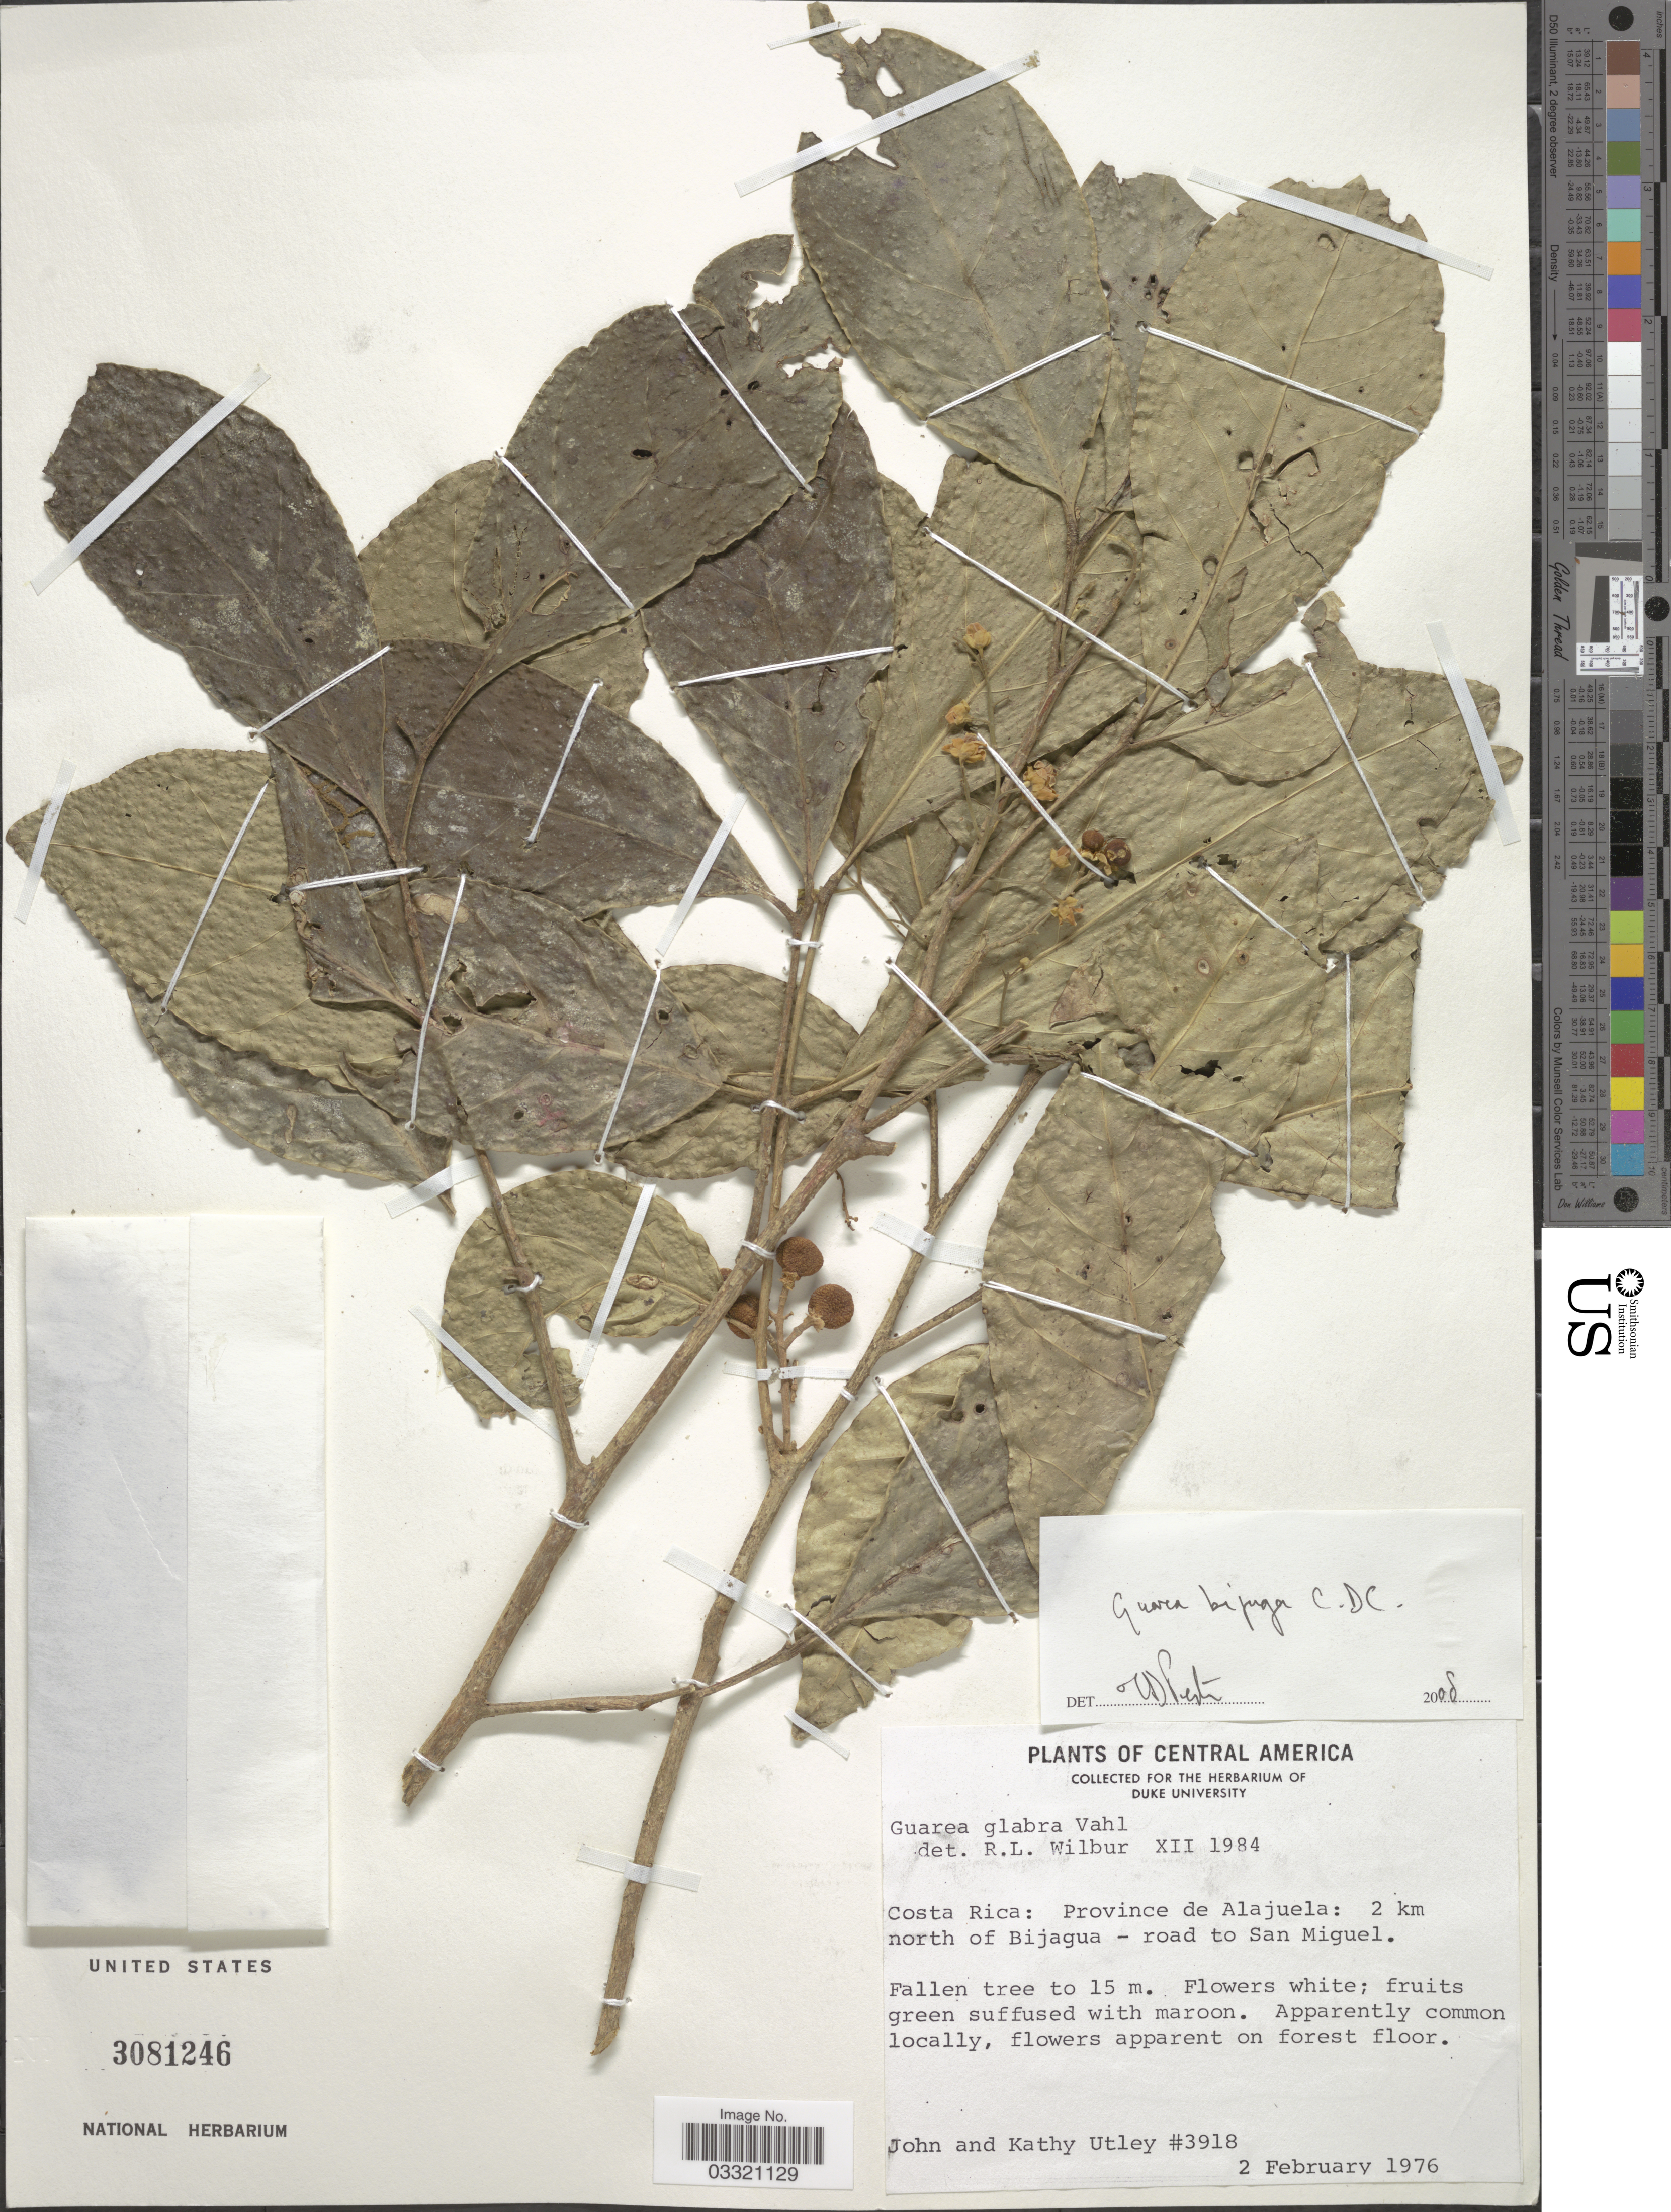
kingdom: Plantae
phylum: Tracheophyta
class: Magnoliopsida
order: Sapindales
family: Meliaceae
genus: Guarea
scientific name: Guarea bijuga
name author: C. DC.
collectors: J. F. Utley & K. Burt-Utley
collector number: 3918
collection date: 1976-02-02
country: Costa Rica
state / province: Alajuela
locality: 2 km north of Bijagua - road to San Miguel.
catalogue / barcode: US 3081246